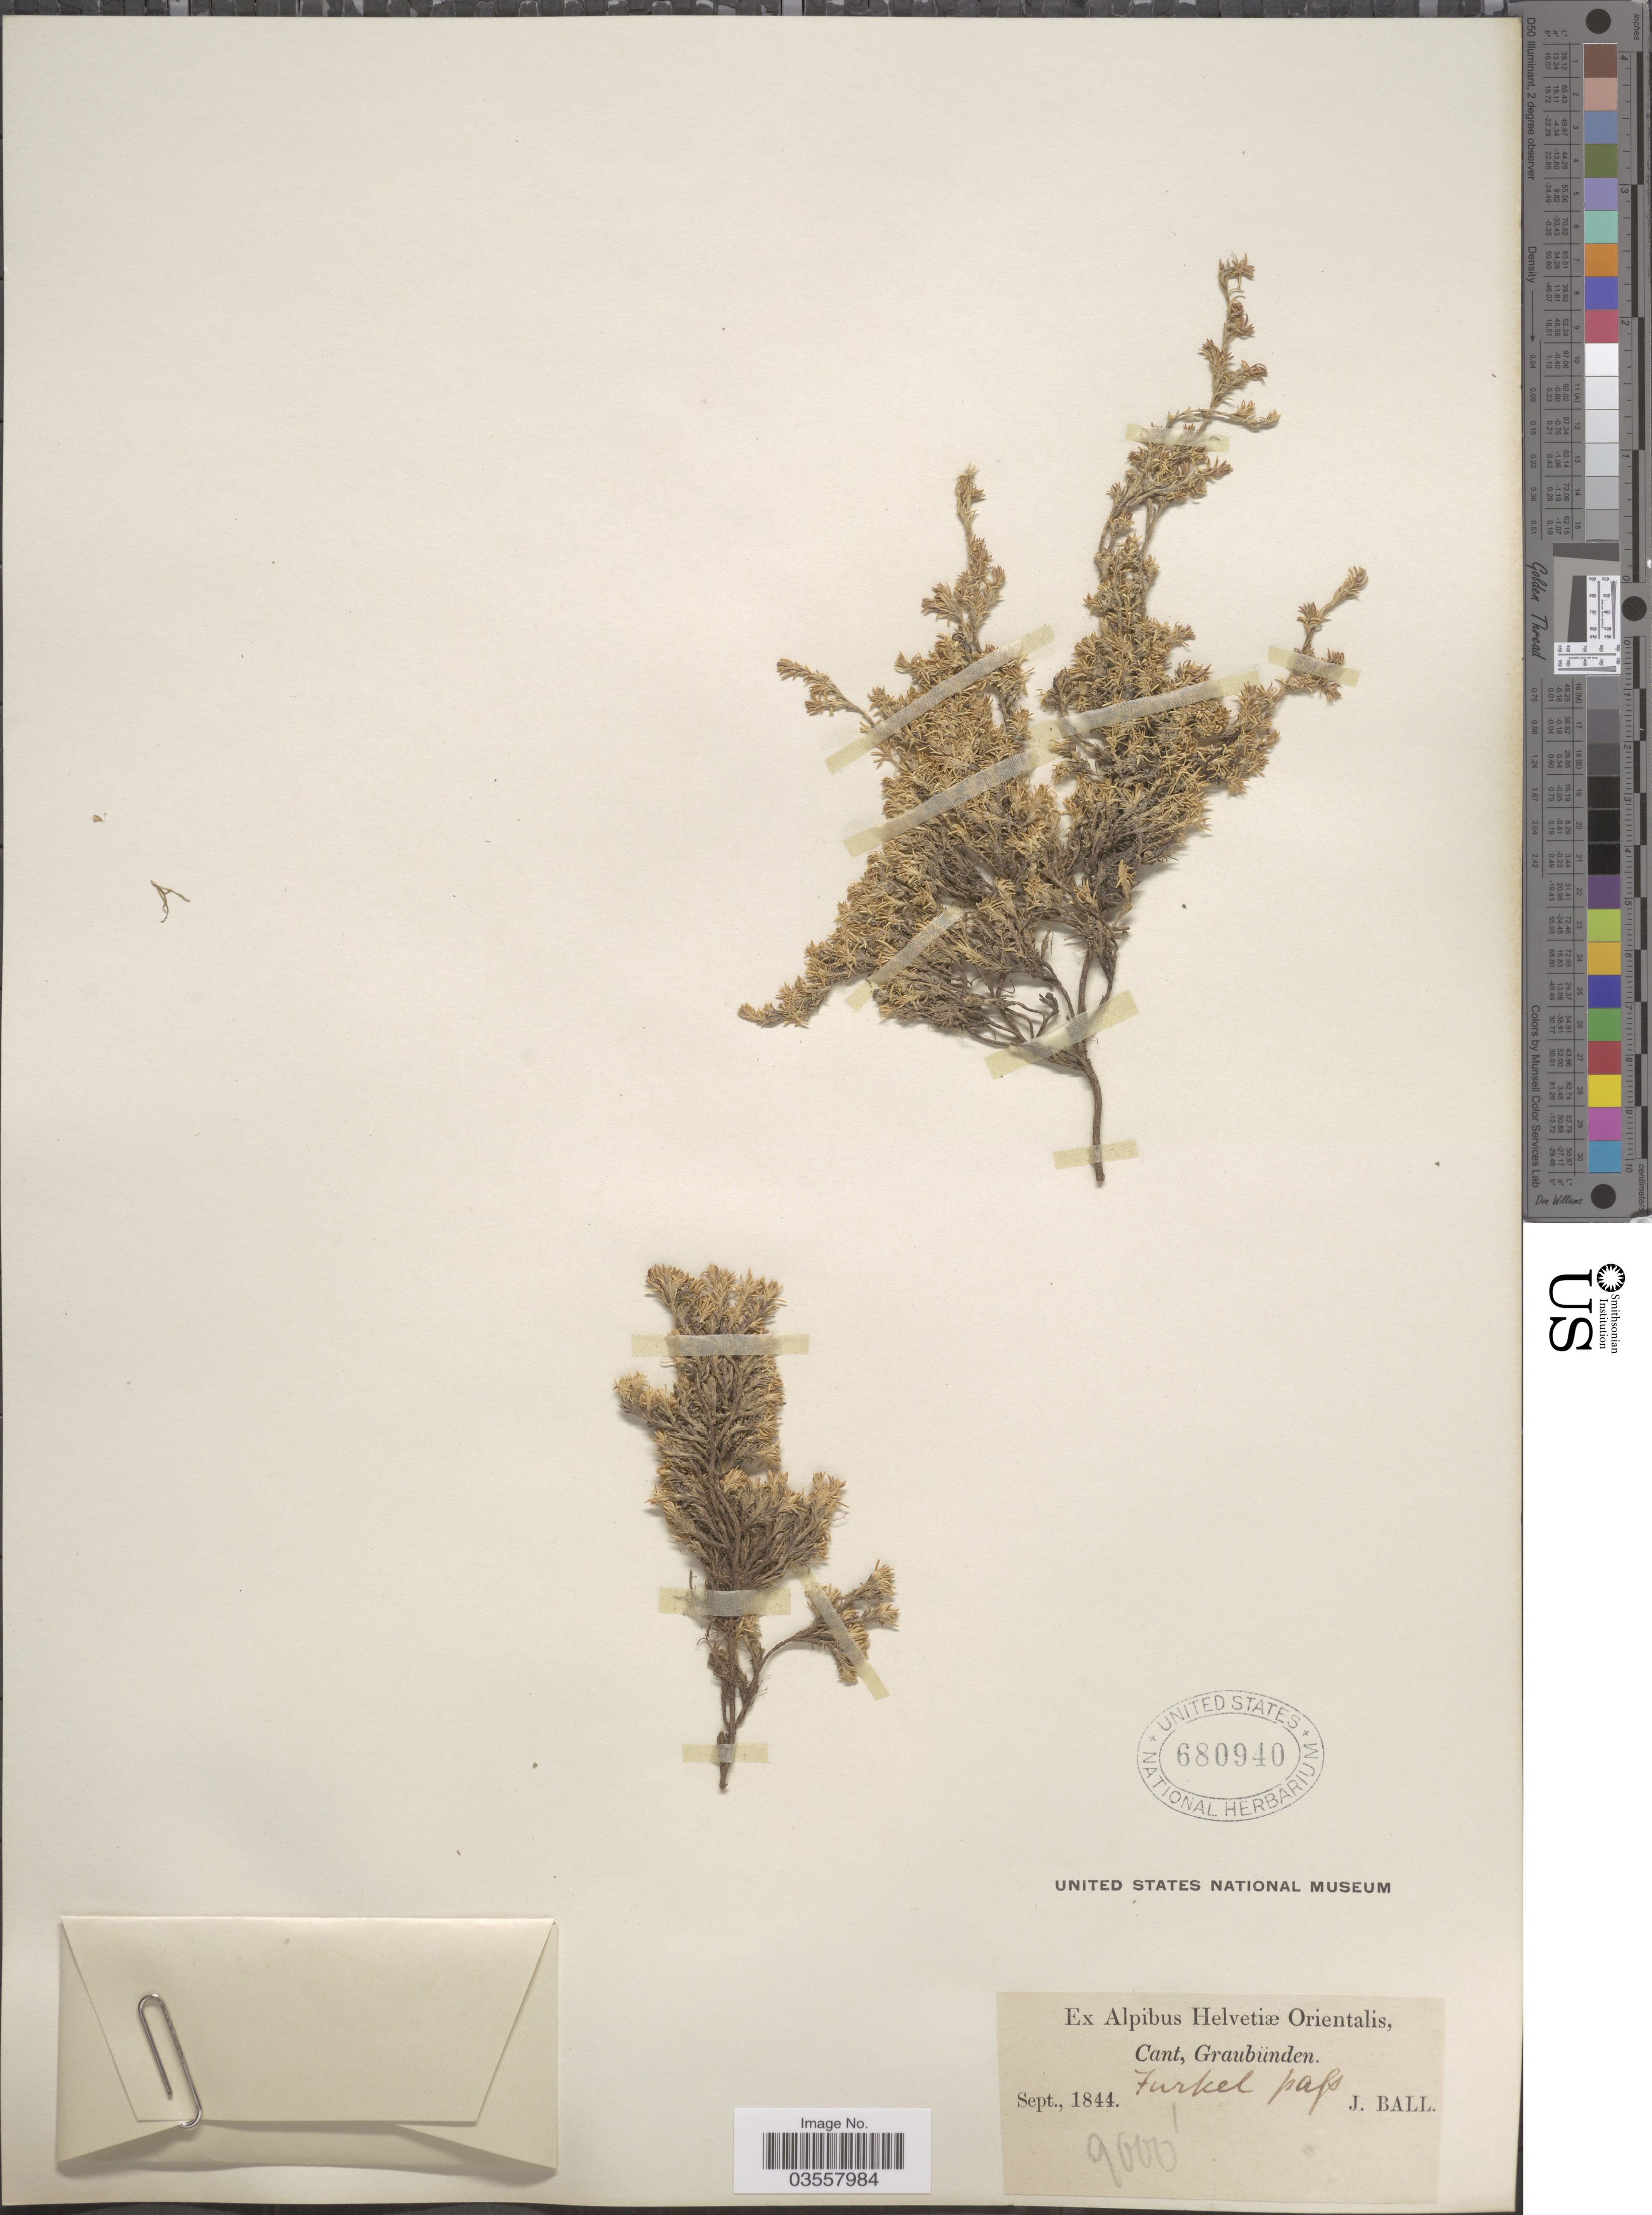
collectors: J. Ball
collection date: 1844-09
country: Switzerland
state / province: Graubunden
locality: Ex Alpibus Helvetiæ Orientalis, Cant. Furkel pass.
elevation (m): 2743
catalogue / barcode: US 680940